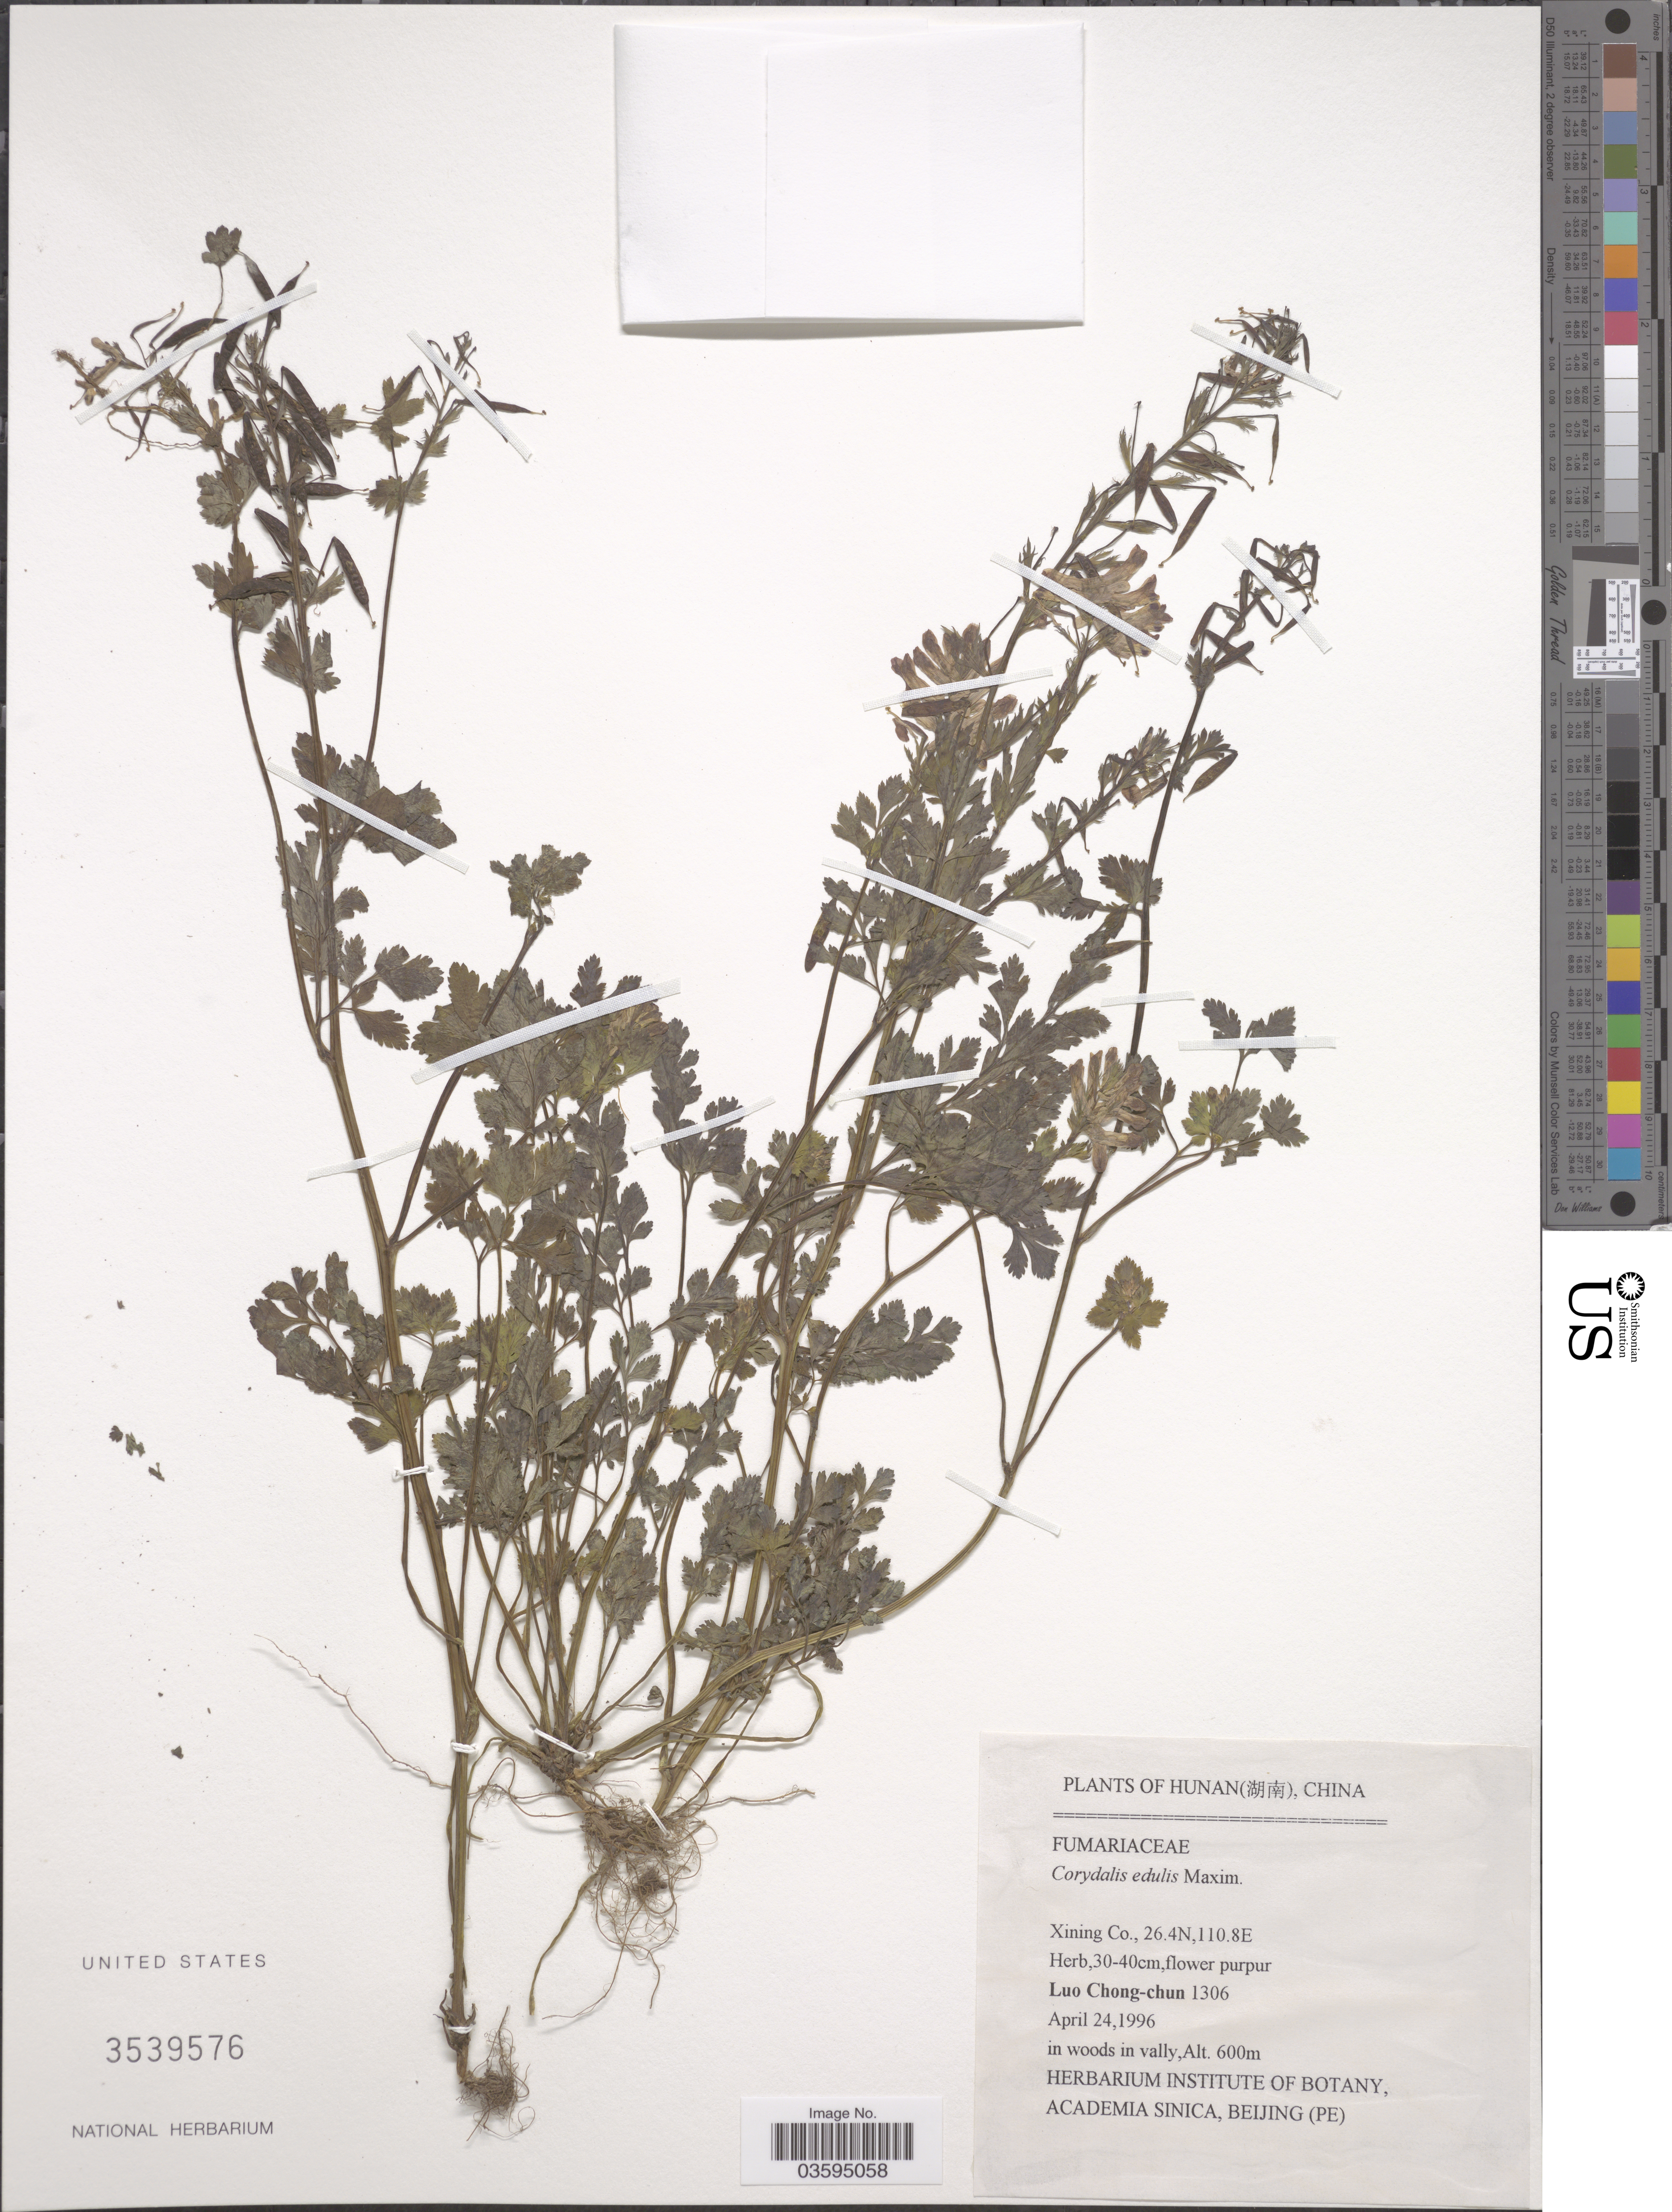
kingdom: Plantae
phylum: Tracheophyta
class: Magnoliopsida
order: Ranunculales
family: Papaveraceae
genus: Corydalis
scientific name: Corydalis edulis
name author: Maxim.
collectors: L. Chong-Chun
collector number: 1306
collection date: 1996-04-24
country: China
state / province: Hunan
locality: Xining Co.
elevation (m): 600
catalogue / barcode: US 3539576